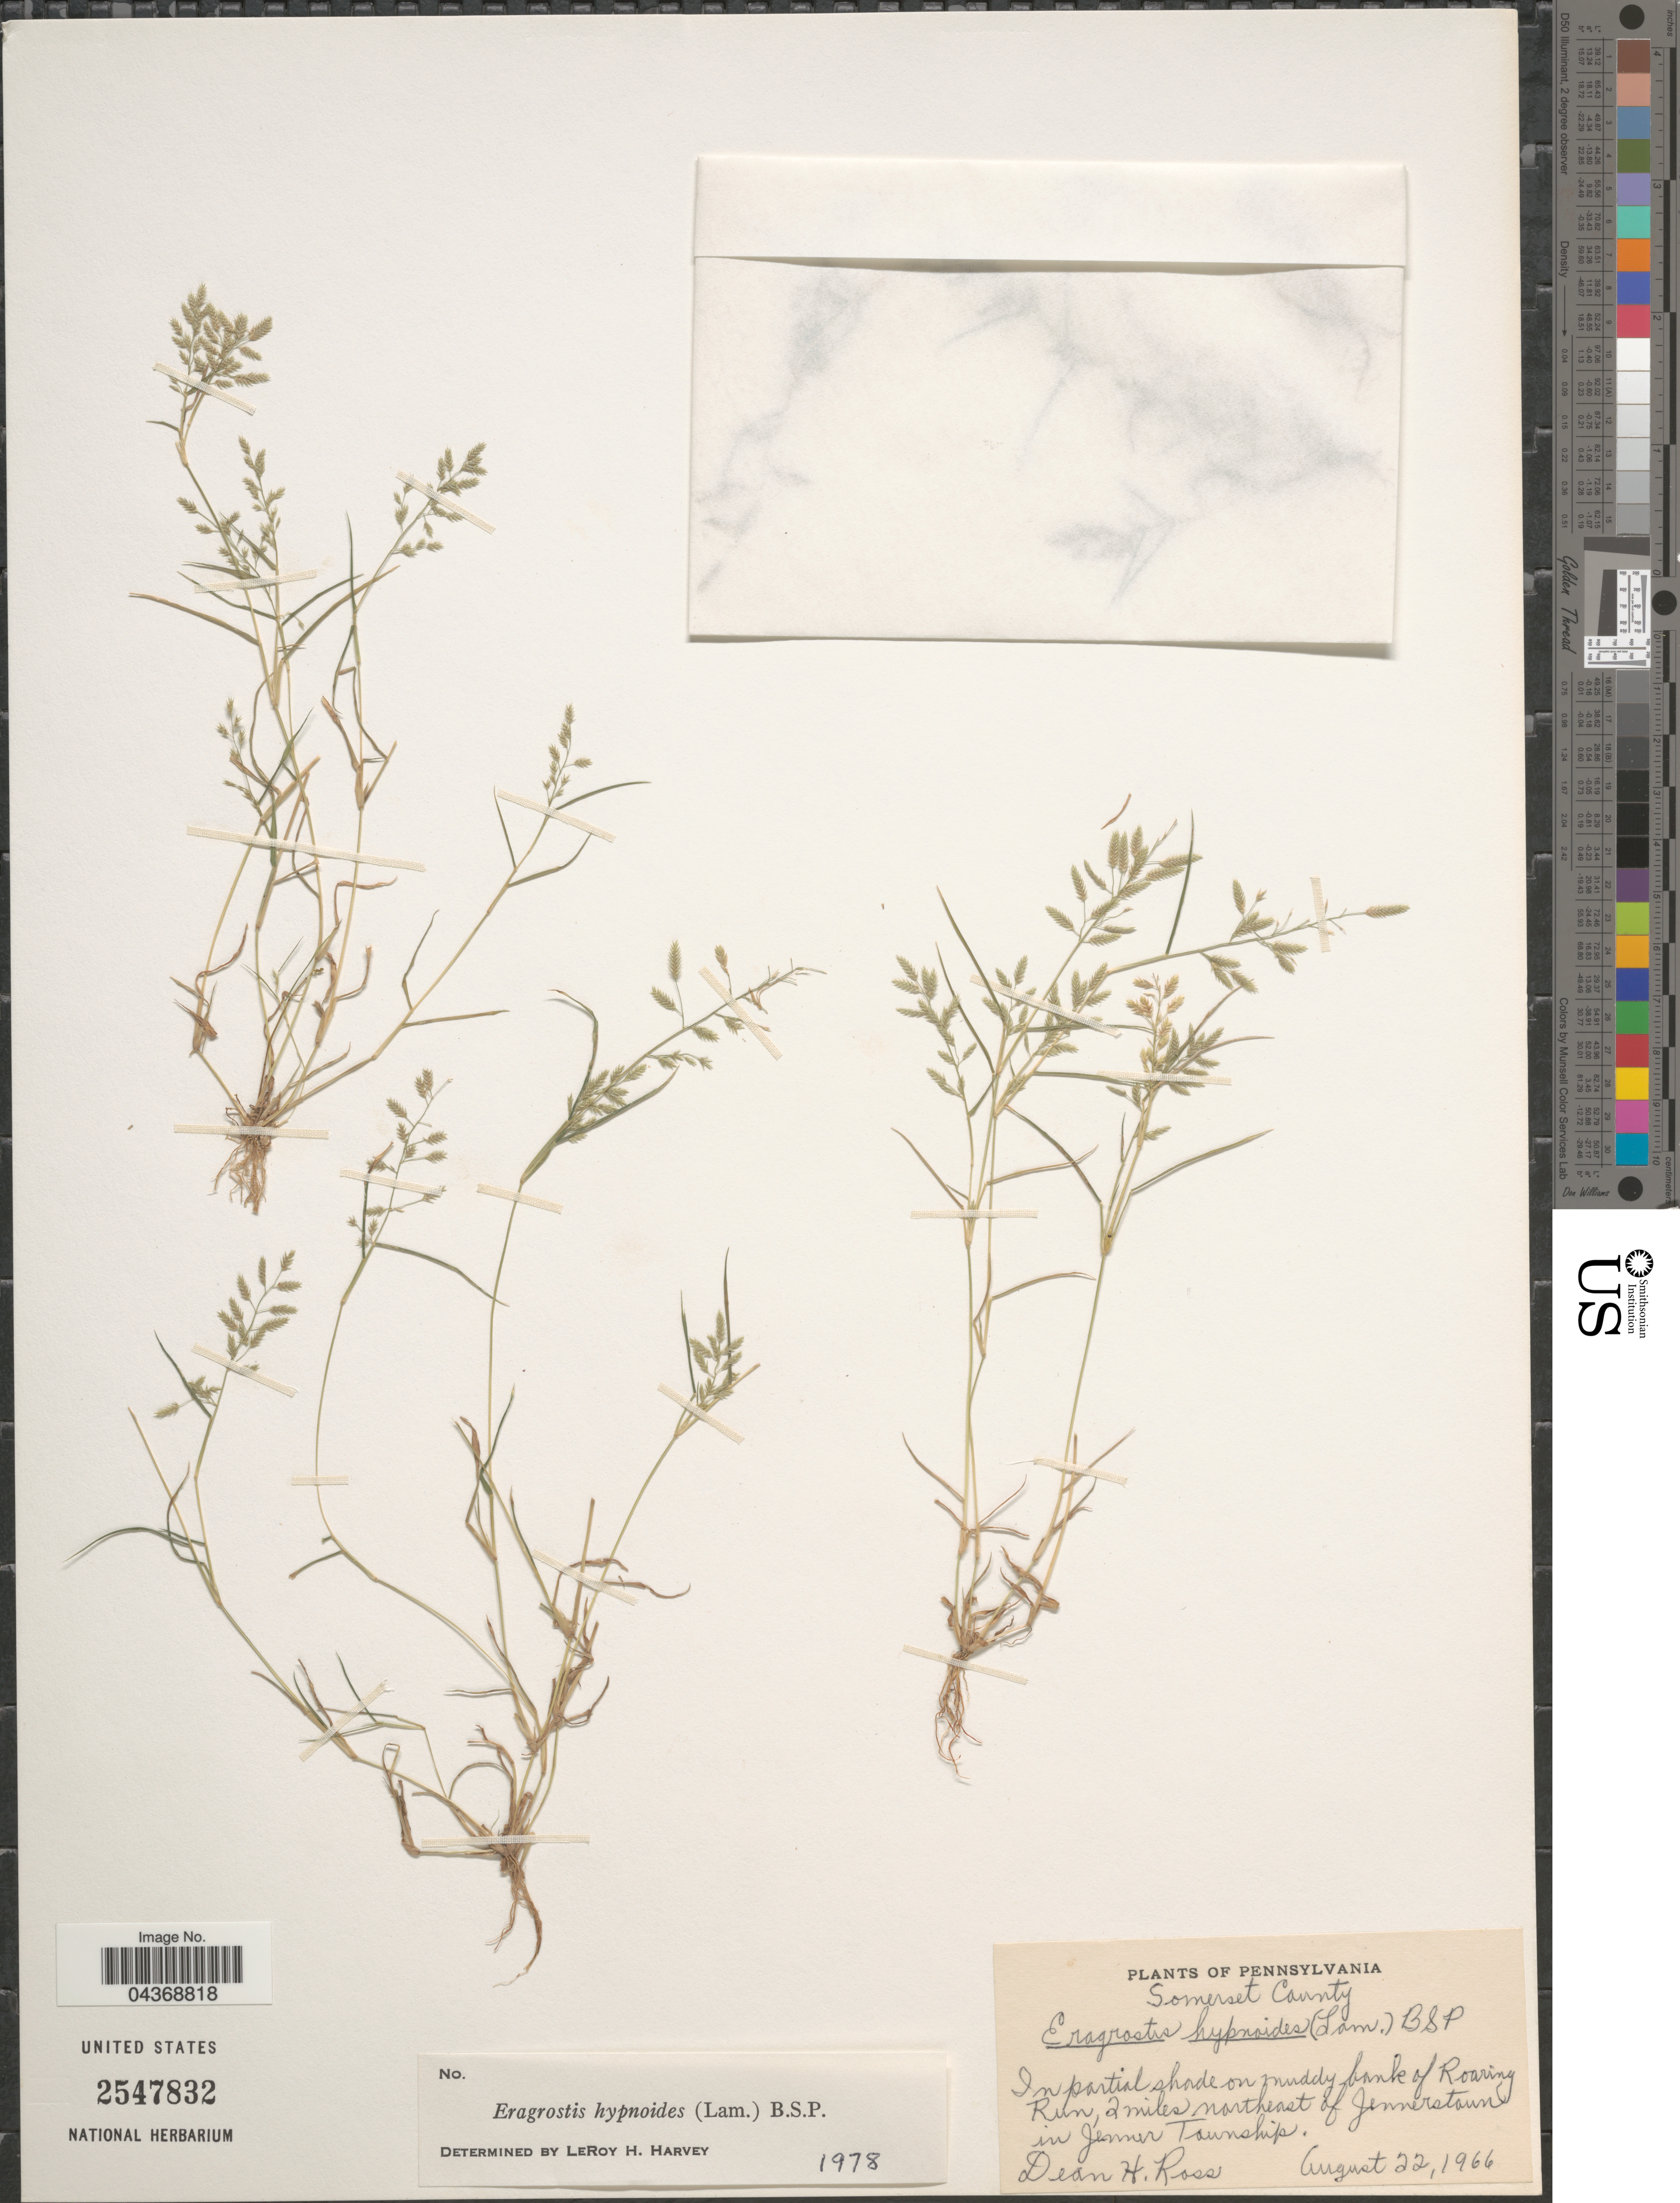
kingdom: Plantae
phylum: Tracheophyta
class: Liliopsida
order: Poales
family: Poaceae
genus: Eragrostis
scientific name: Eragrostis hypnoides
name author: (Lam.) Britton, Stearns & Poggenb.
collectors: D. Ross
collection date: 1966-08-22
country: United States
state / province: Pennsylvania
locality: Somerset County. On muddy bank of Roaring Run, 2 miles northeast of Jennerstown in Jenner Township.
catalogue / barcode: US 2547832